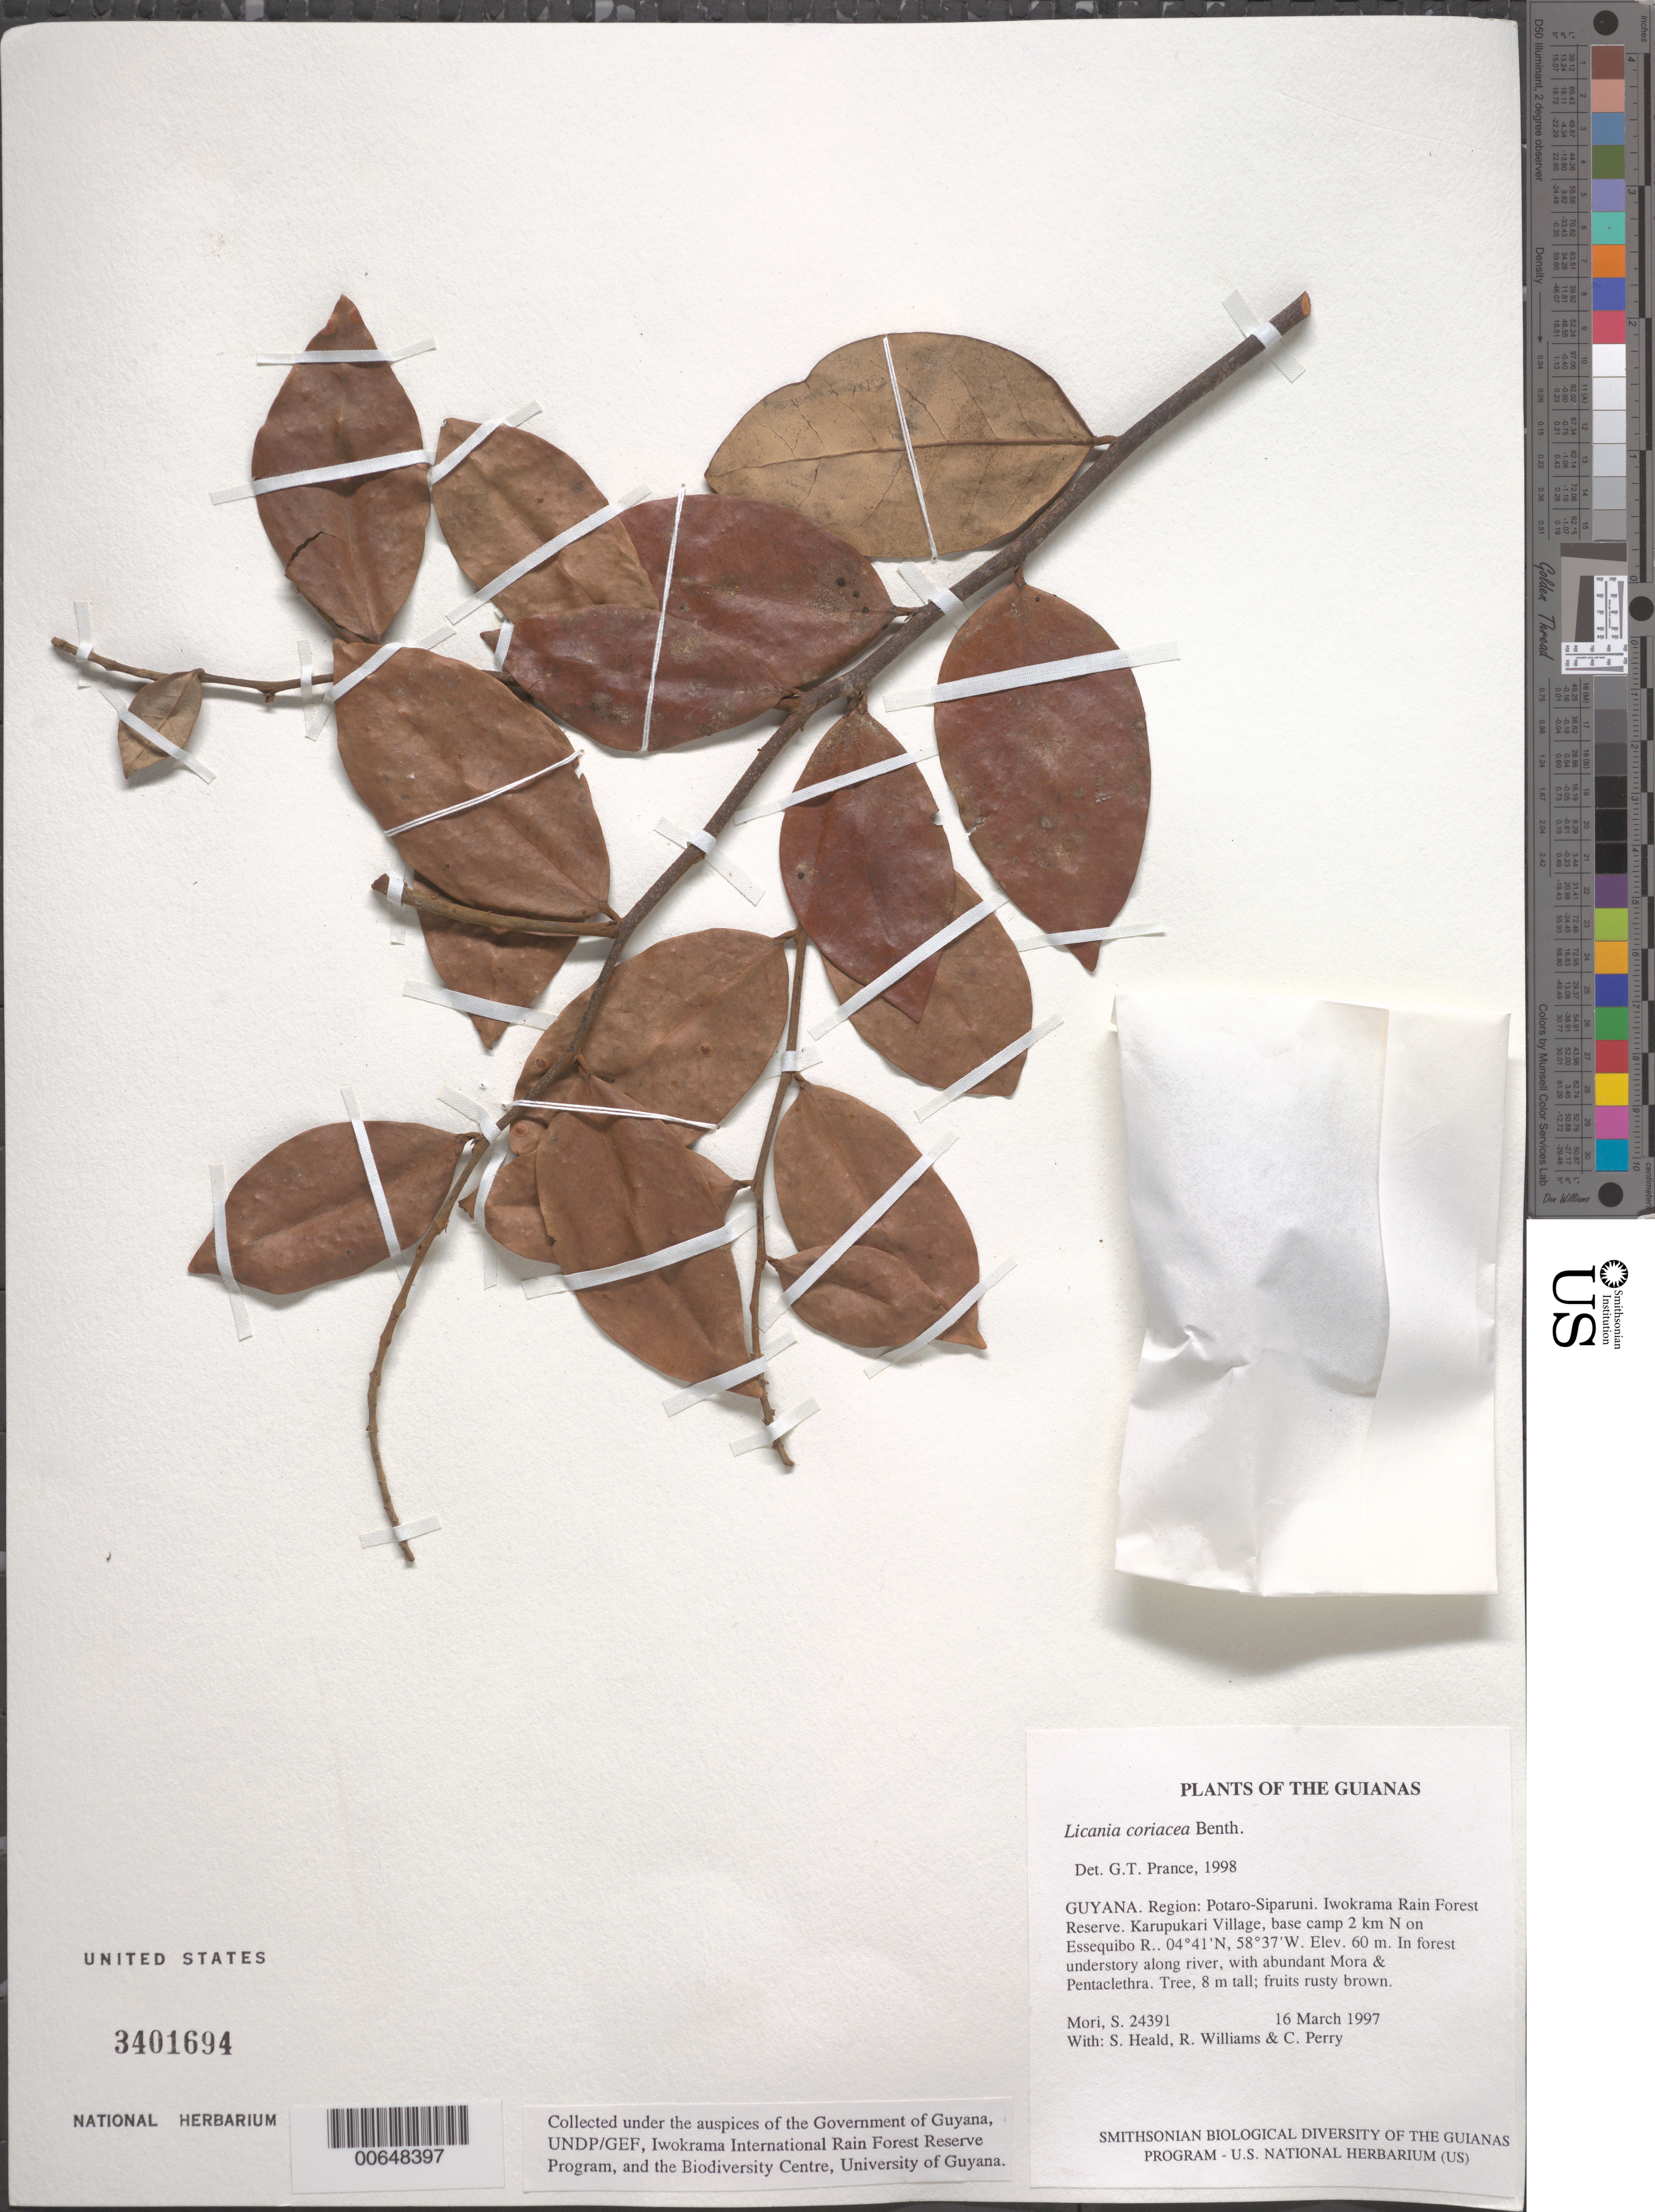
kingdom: Plantae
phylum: Tracheophyta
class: Magnoliopsida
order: Malpighiales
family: Chrysobalanaceae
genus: Licania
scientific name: Licania coriacea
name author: Benth.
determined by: Prance, G. T.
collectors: S. Mori, S. Heald, R. Williams & C. Perry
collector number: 24391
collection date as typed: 16 March 1997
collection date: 1997-03-16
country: Guyana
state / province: Potaro-Siparuni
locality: Iwokrama Rain Forest Reserve. Karupukari Village, base camp 2 km N on Essequibo R.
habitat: In forest understory along river, with abundant Mora & Pentaclethra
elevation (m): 60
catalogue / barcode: US 3401694